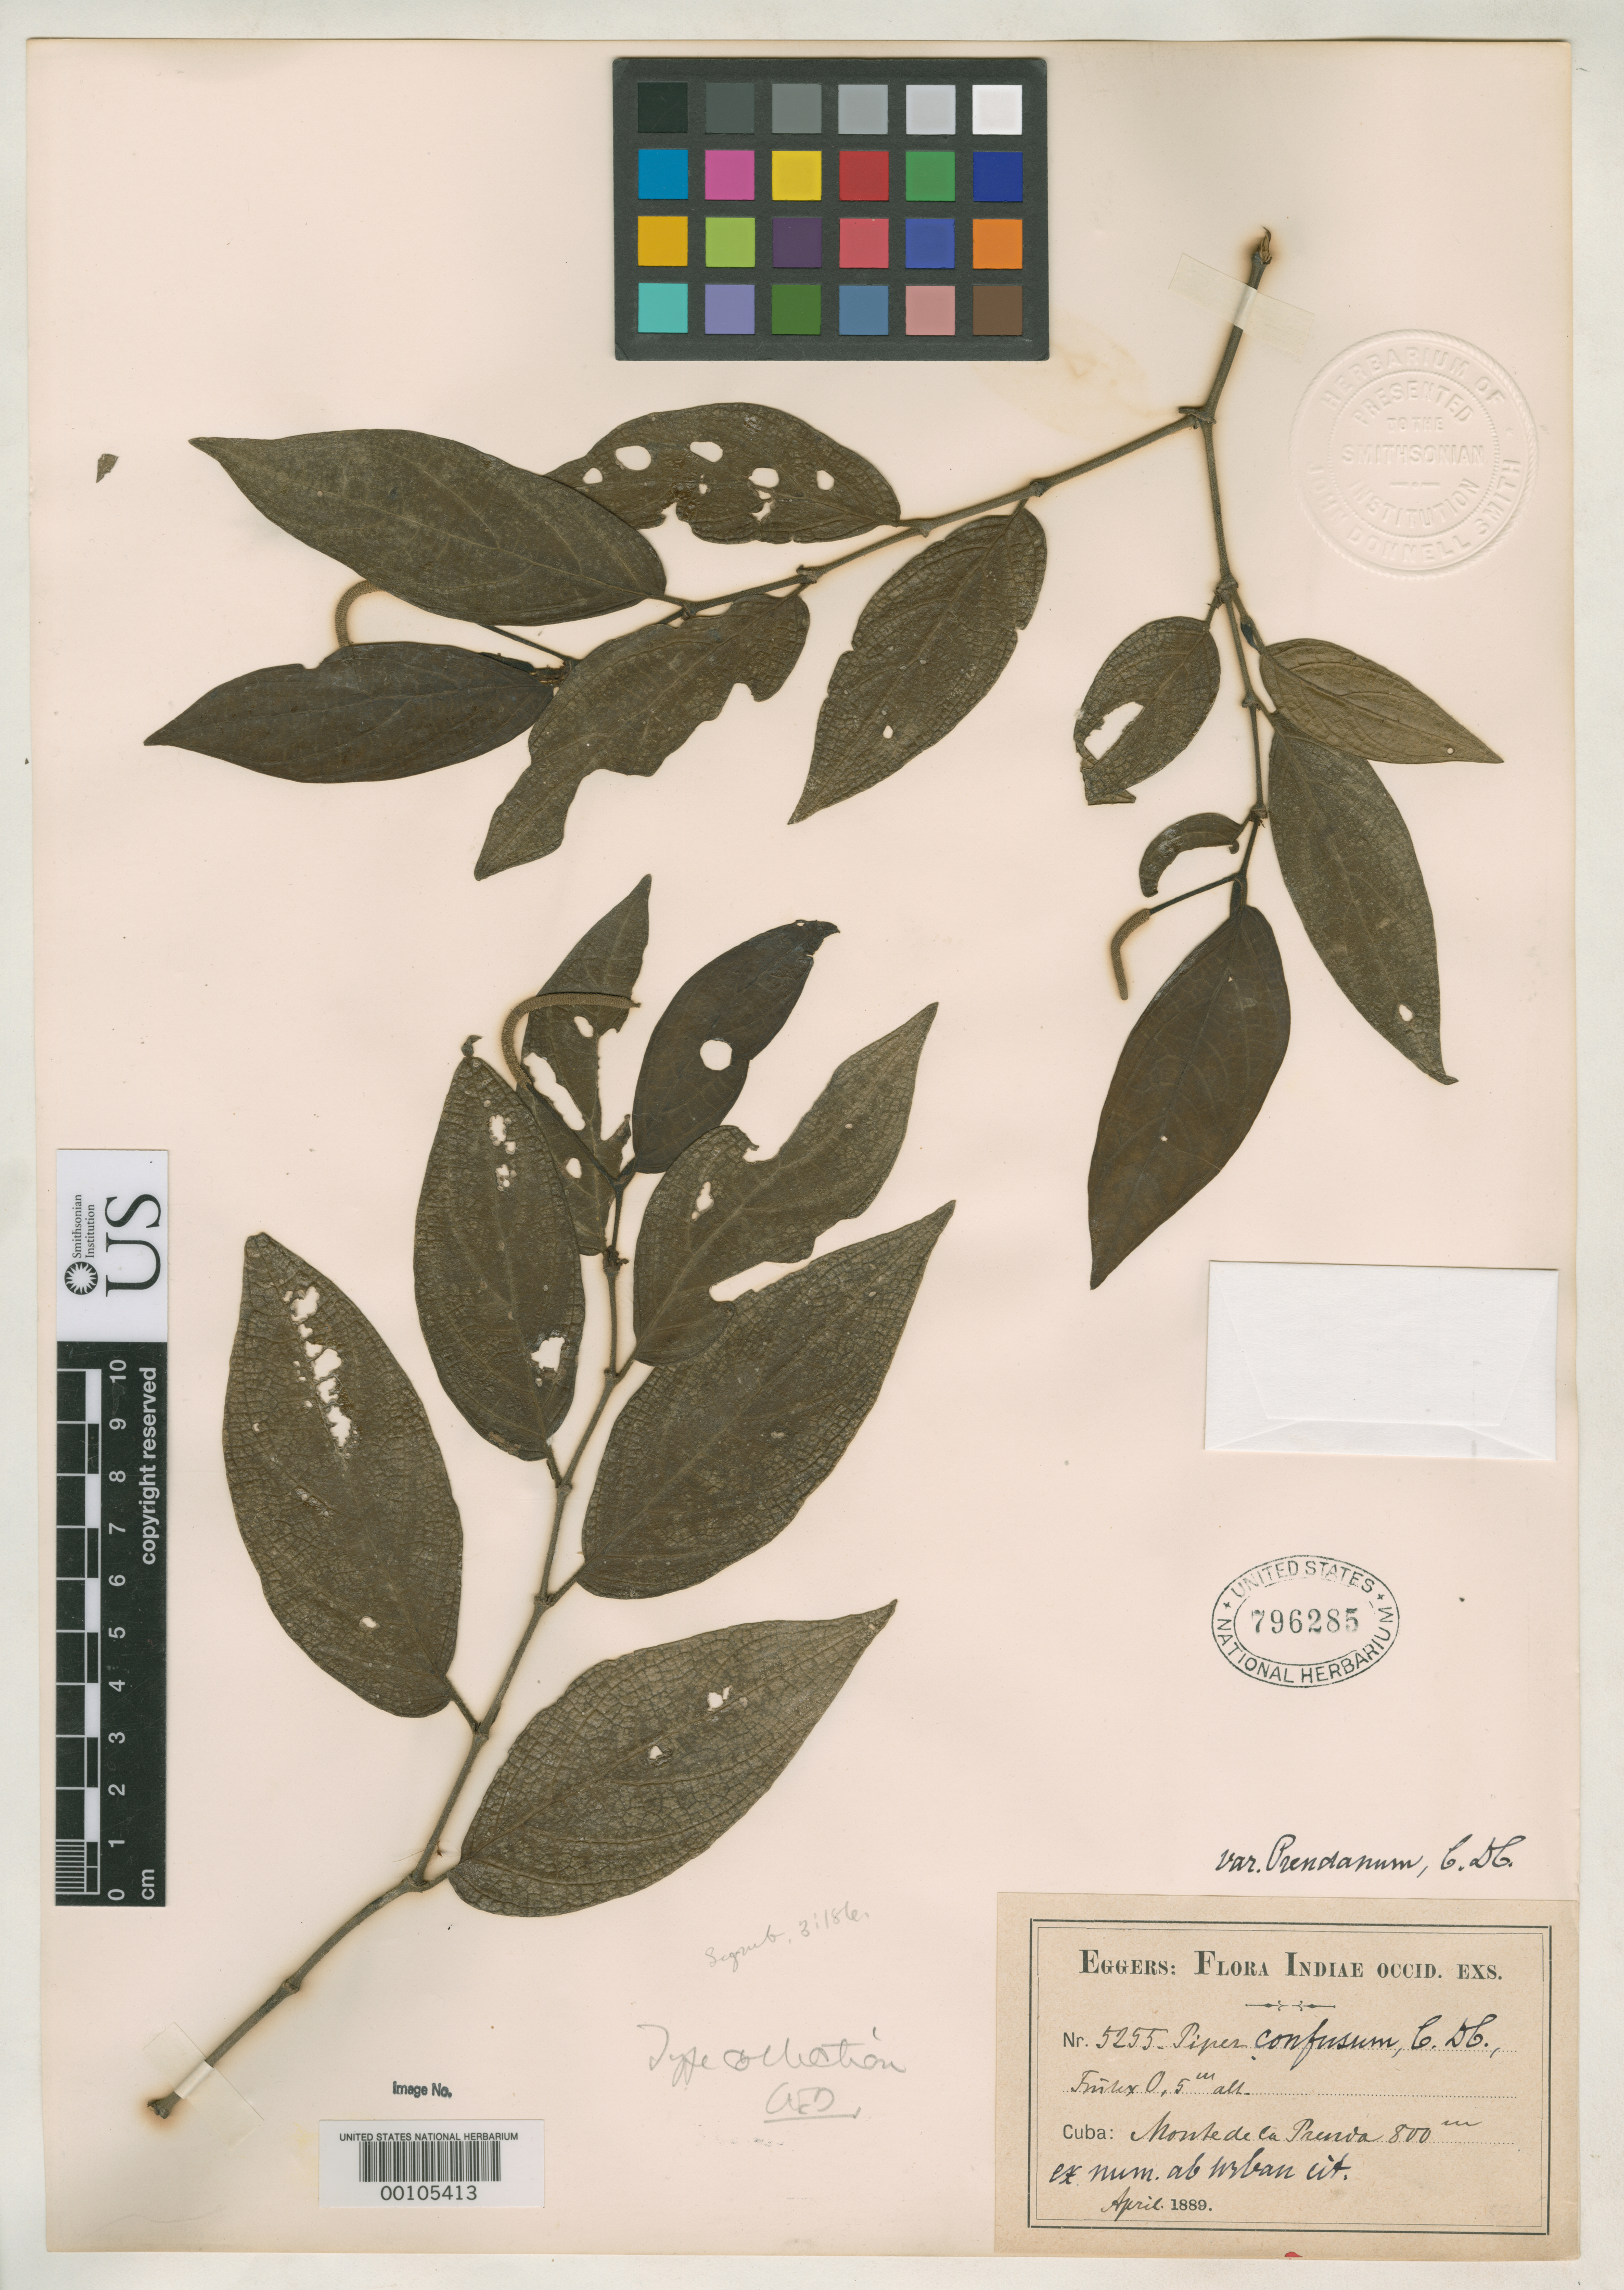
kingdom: Plantae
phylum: Tracheophyta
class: Magnoliopsida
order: Piperales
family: Piperaceae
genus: Piper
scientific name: Piper confusum var. prendanum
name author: C. DC.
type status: Isotype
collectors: H. F. A. von Eggers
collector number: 5255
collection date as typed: Apr 1889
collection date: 1889-04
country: Cuba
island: Greater Antilles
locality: La Prenda.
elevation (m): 800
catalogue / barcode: US 796285